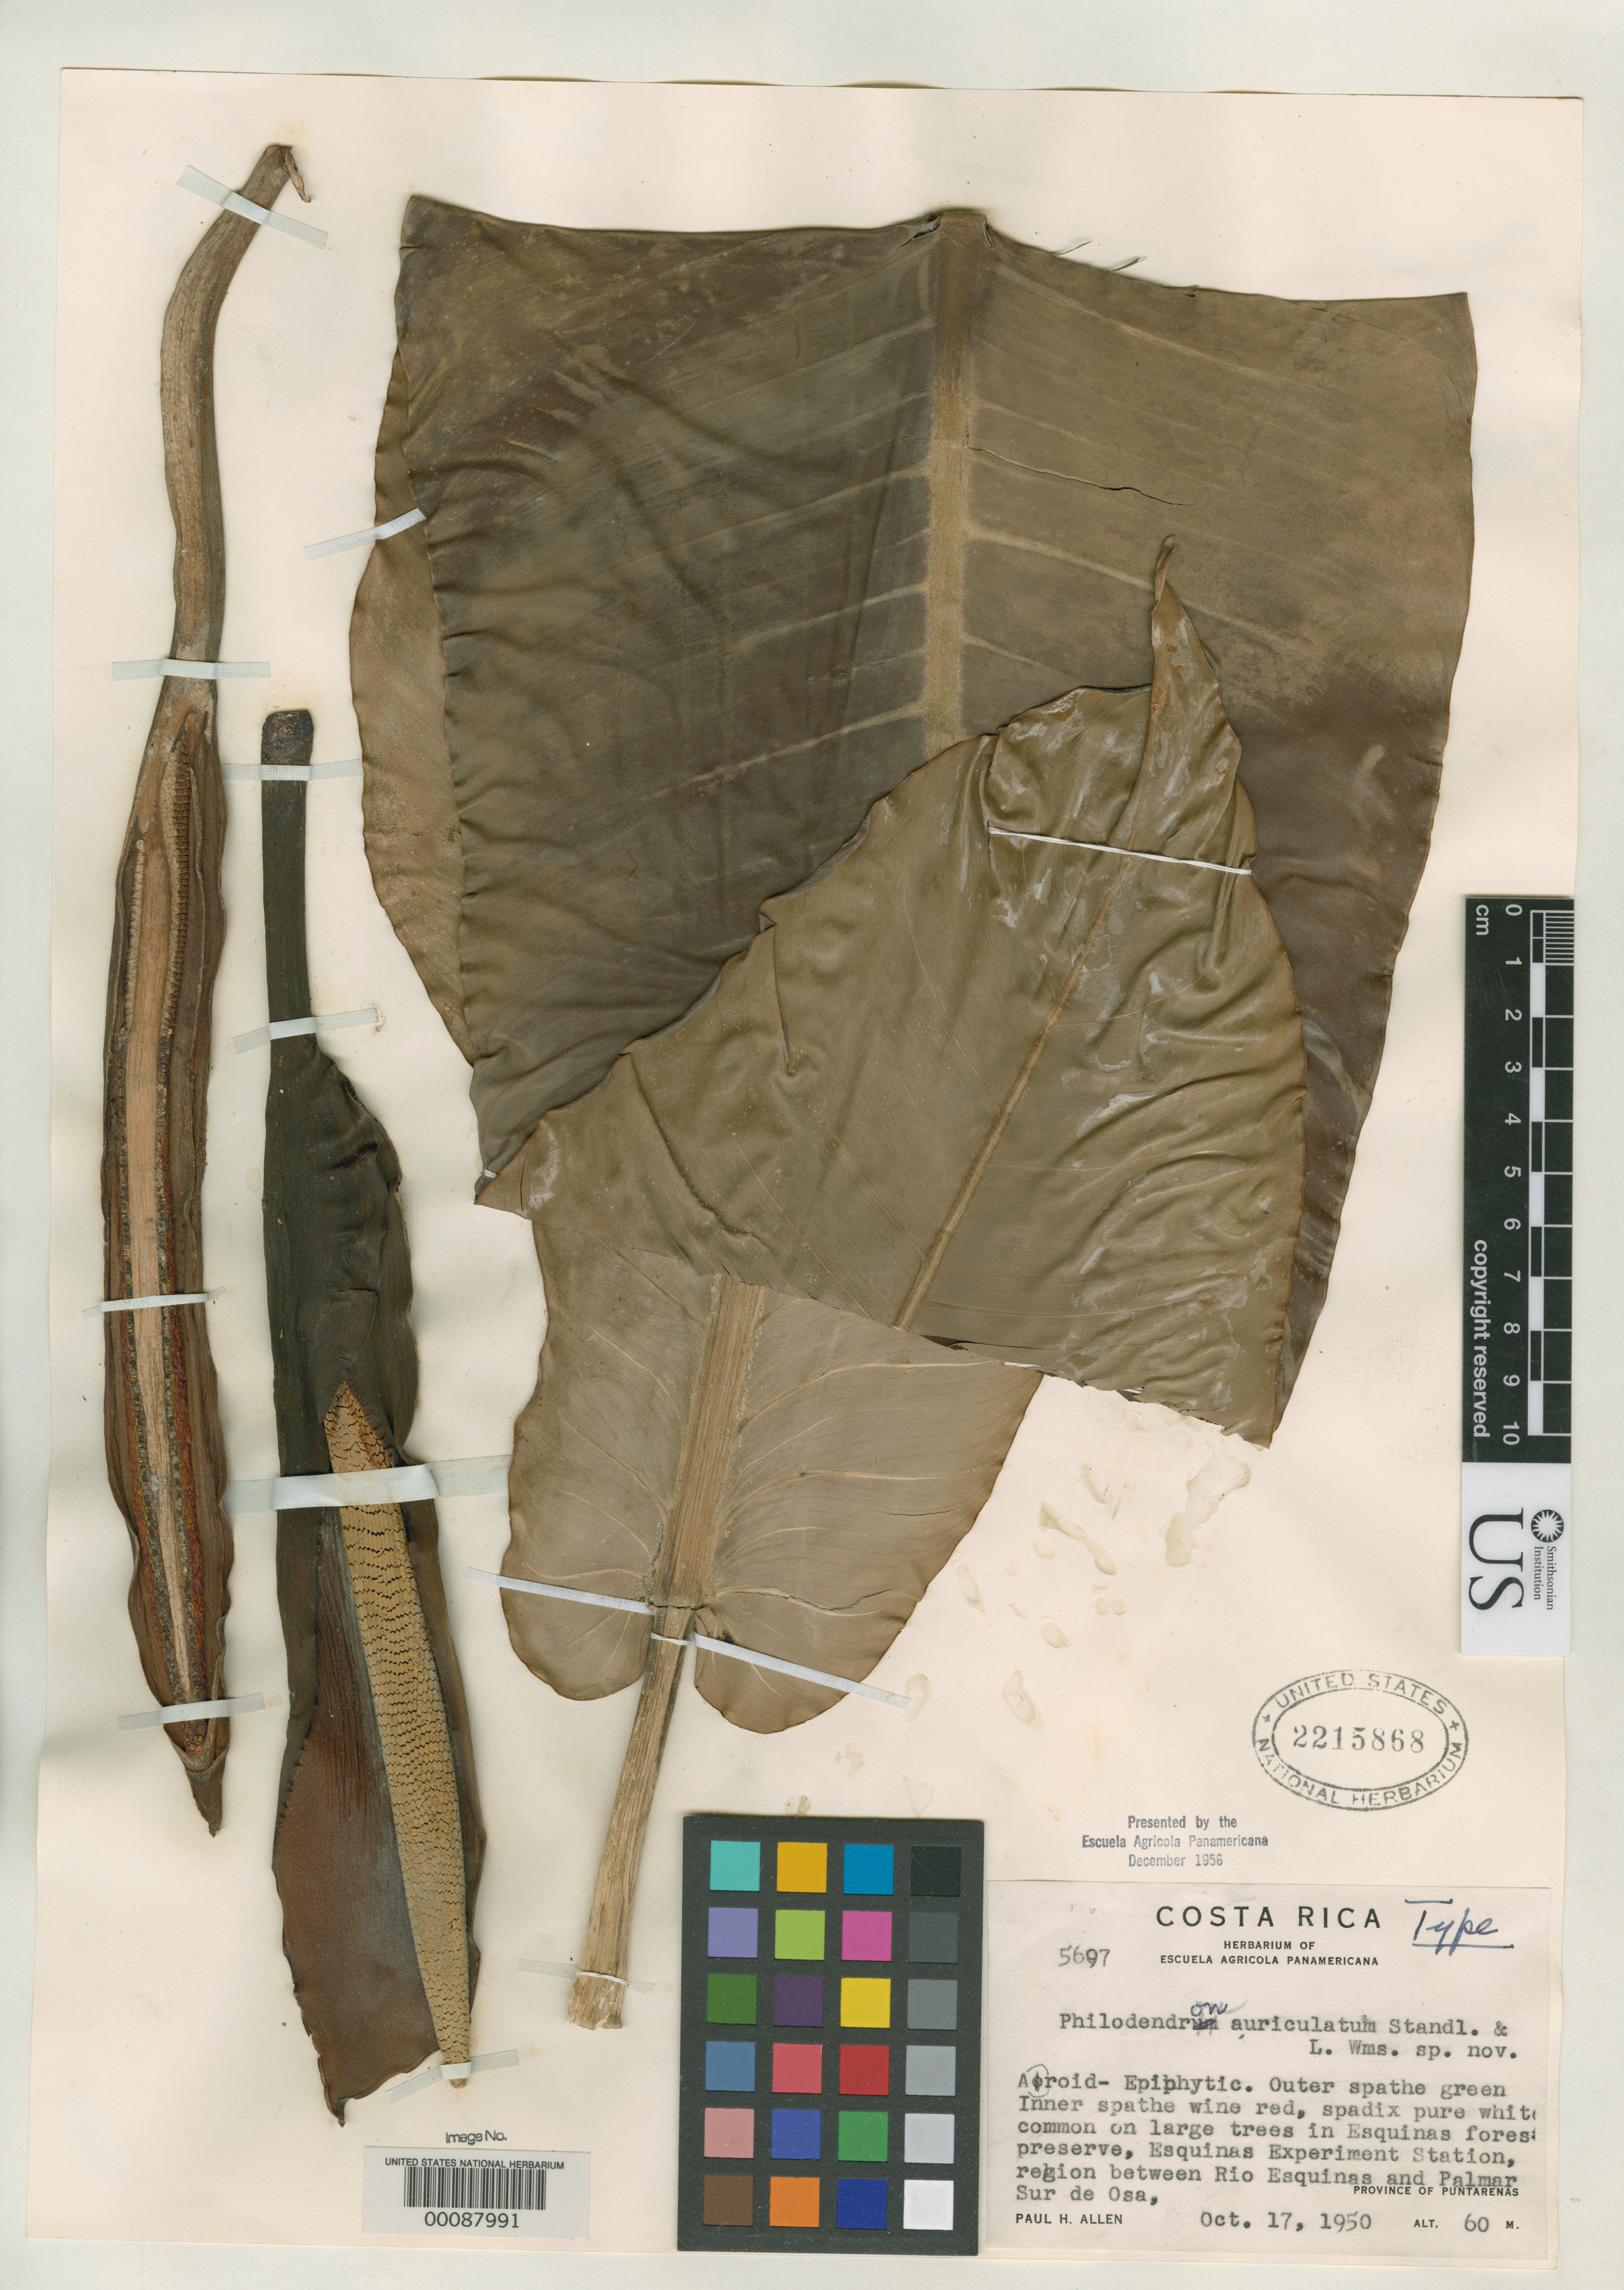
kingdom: Plantae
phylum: Tracheophyta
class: Liliopsida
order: Alismatales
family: Araceae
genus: Philodendron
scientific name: Philodendron auriculatum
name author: Standl. & L.O. Williams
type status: Holotype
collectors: P. H. Allen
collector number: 5697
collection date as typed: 17 Oct 1950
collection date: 1950-10-17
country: Costa Rica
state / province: Puntarenas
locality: Region between Rio Esquinas & Palmar Sur de Osa.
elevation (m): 60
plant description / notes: "Presented by the Escuela Agricola Panamericana December 1956." Holotype, transferred from EAP to US (see Dorr et al. 2009, Taxon 58: 993-1001).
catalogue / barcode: US 2215868